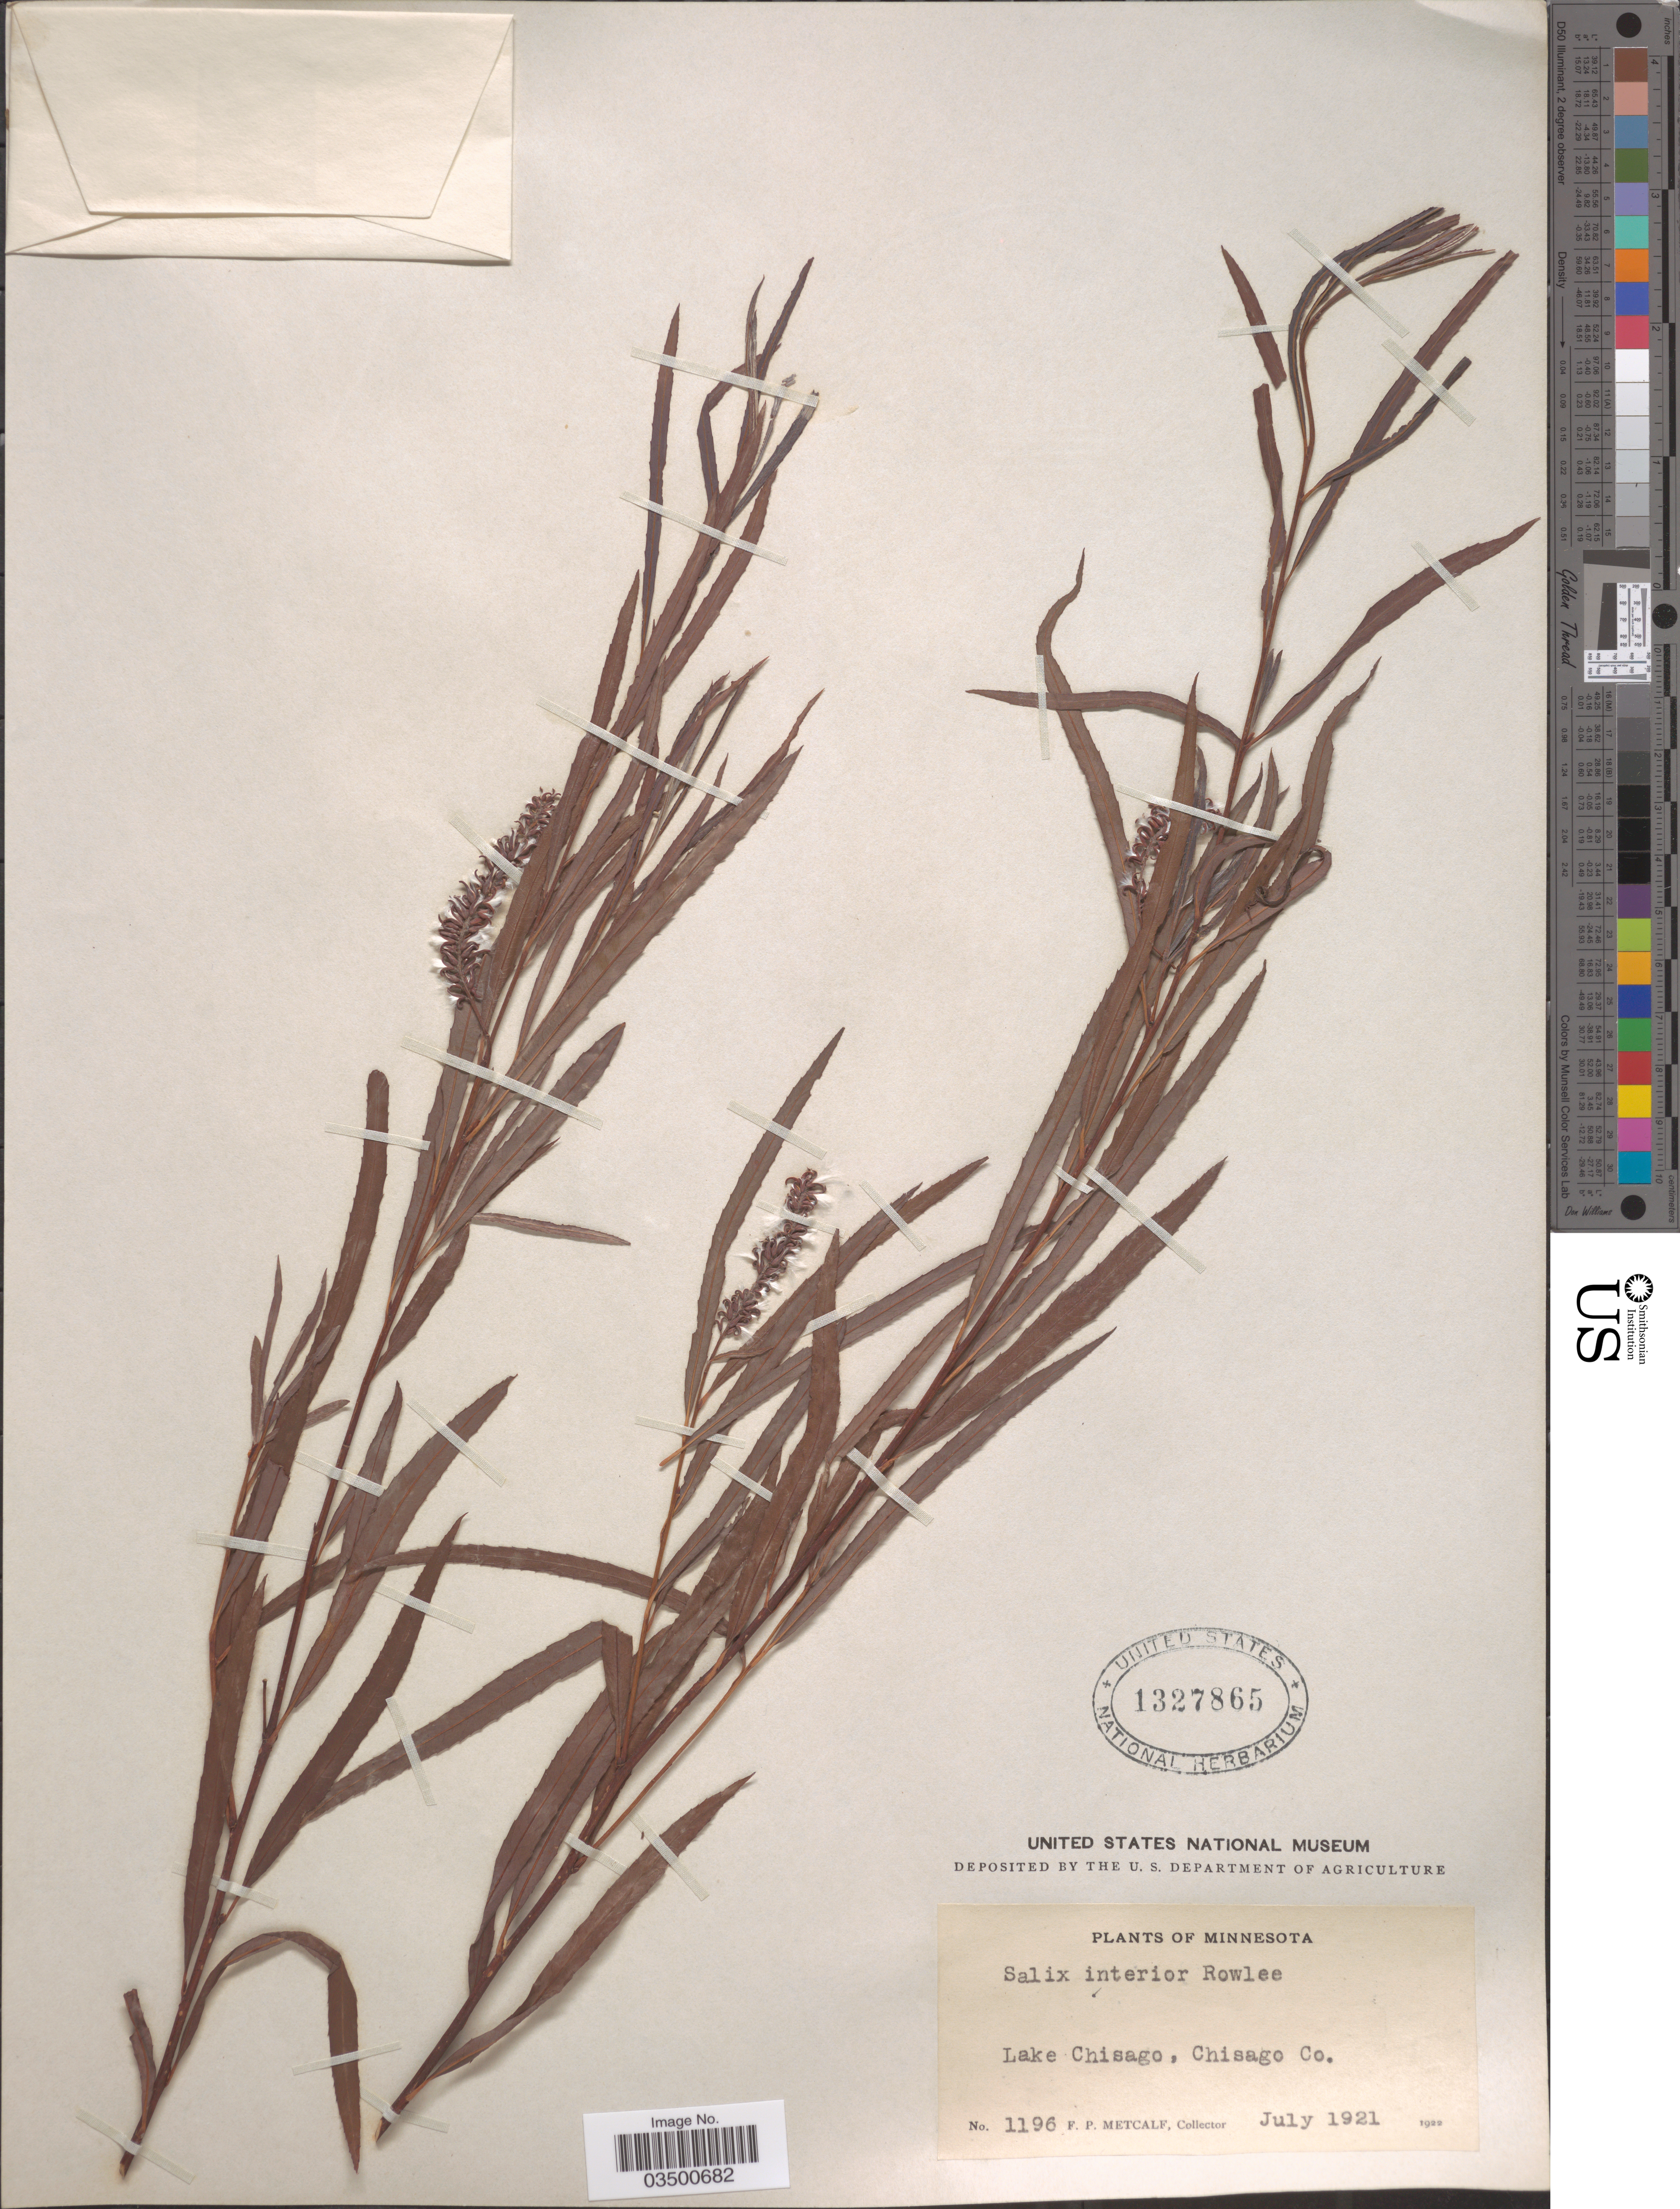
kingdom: Plantae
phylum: Tracheophyta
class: Magnoliopsida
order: Malpighiales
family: Salicaceae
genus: Salix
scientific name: Salix interior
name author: Rowlee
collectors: F. Metcalf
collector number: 1196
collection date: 1921-07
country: United States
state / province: Minnesota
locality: Lake Chisago, Chisago Co.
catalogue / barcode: US 1327865